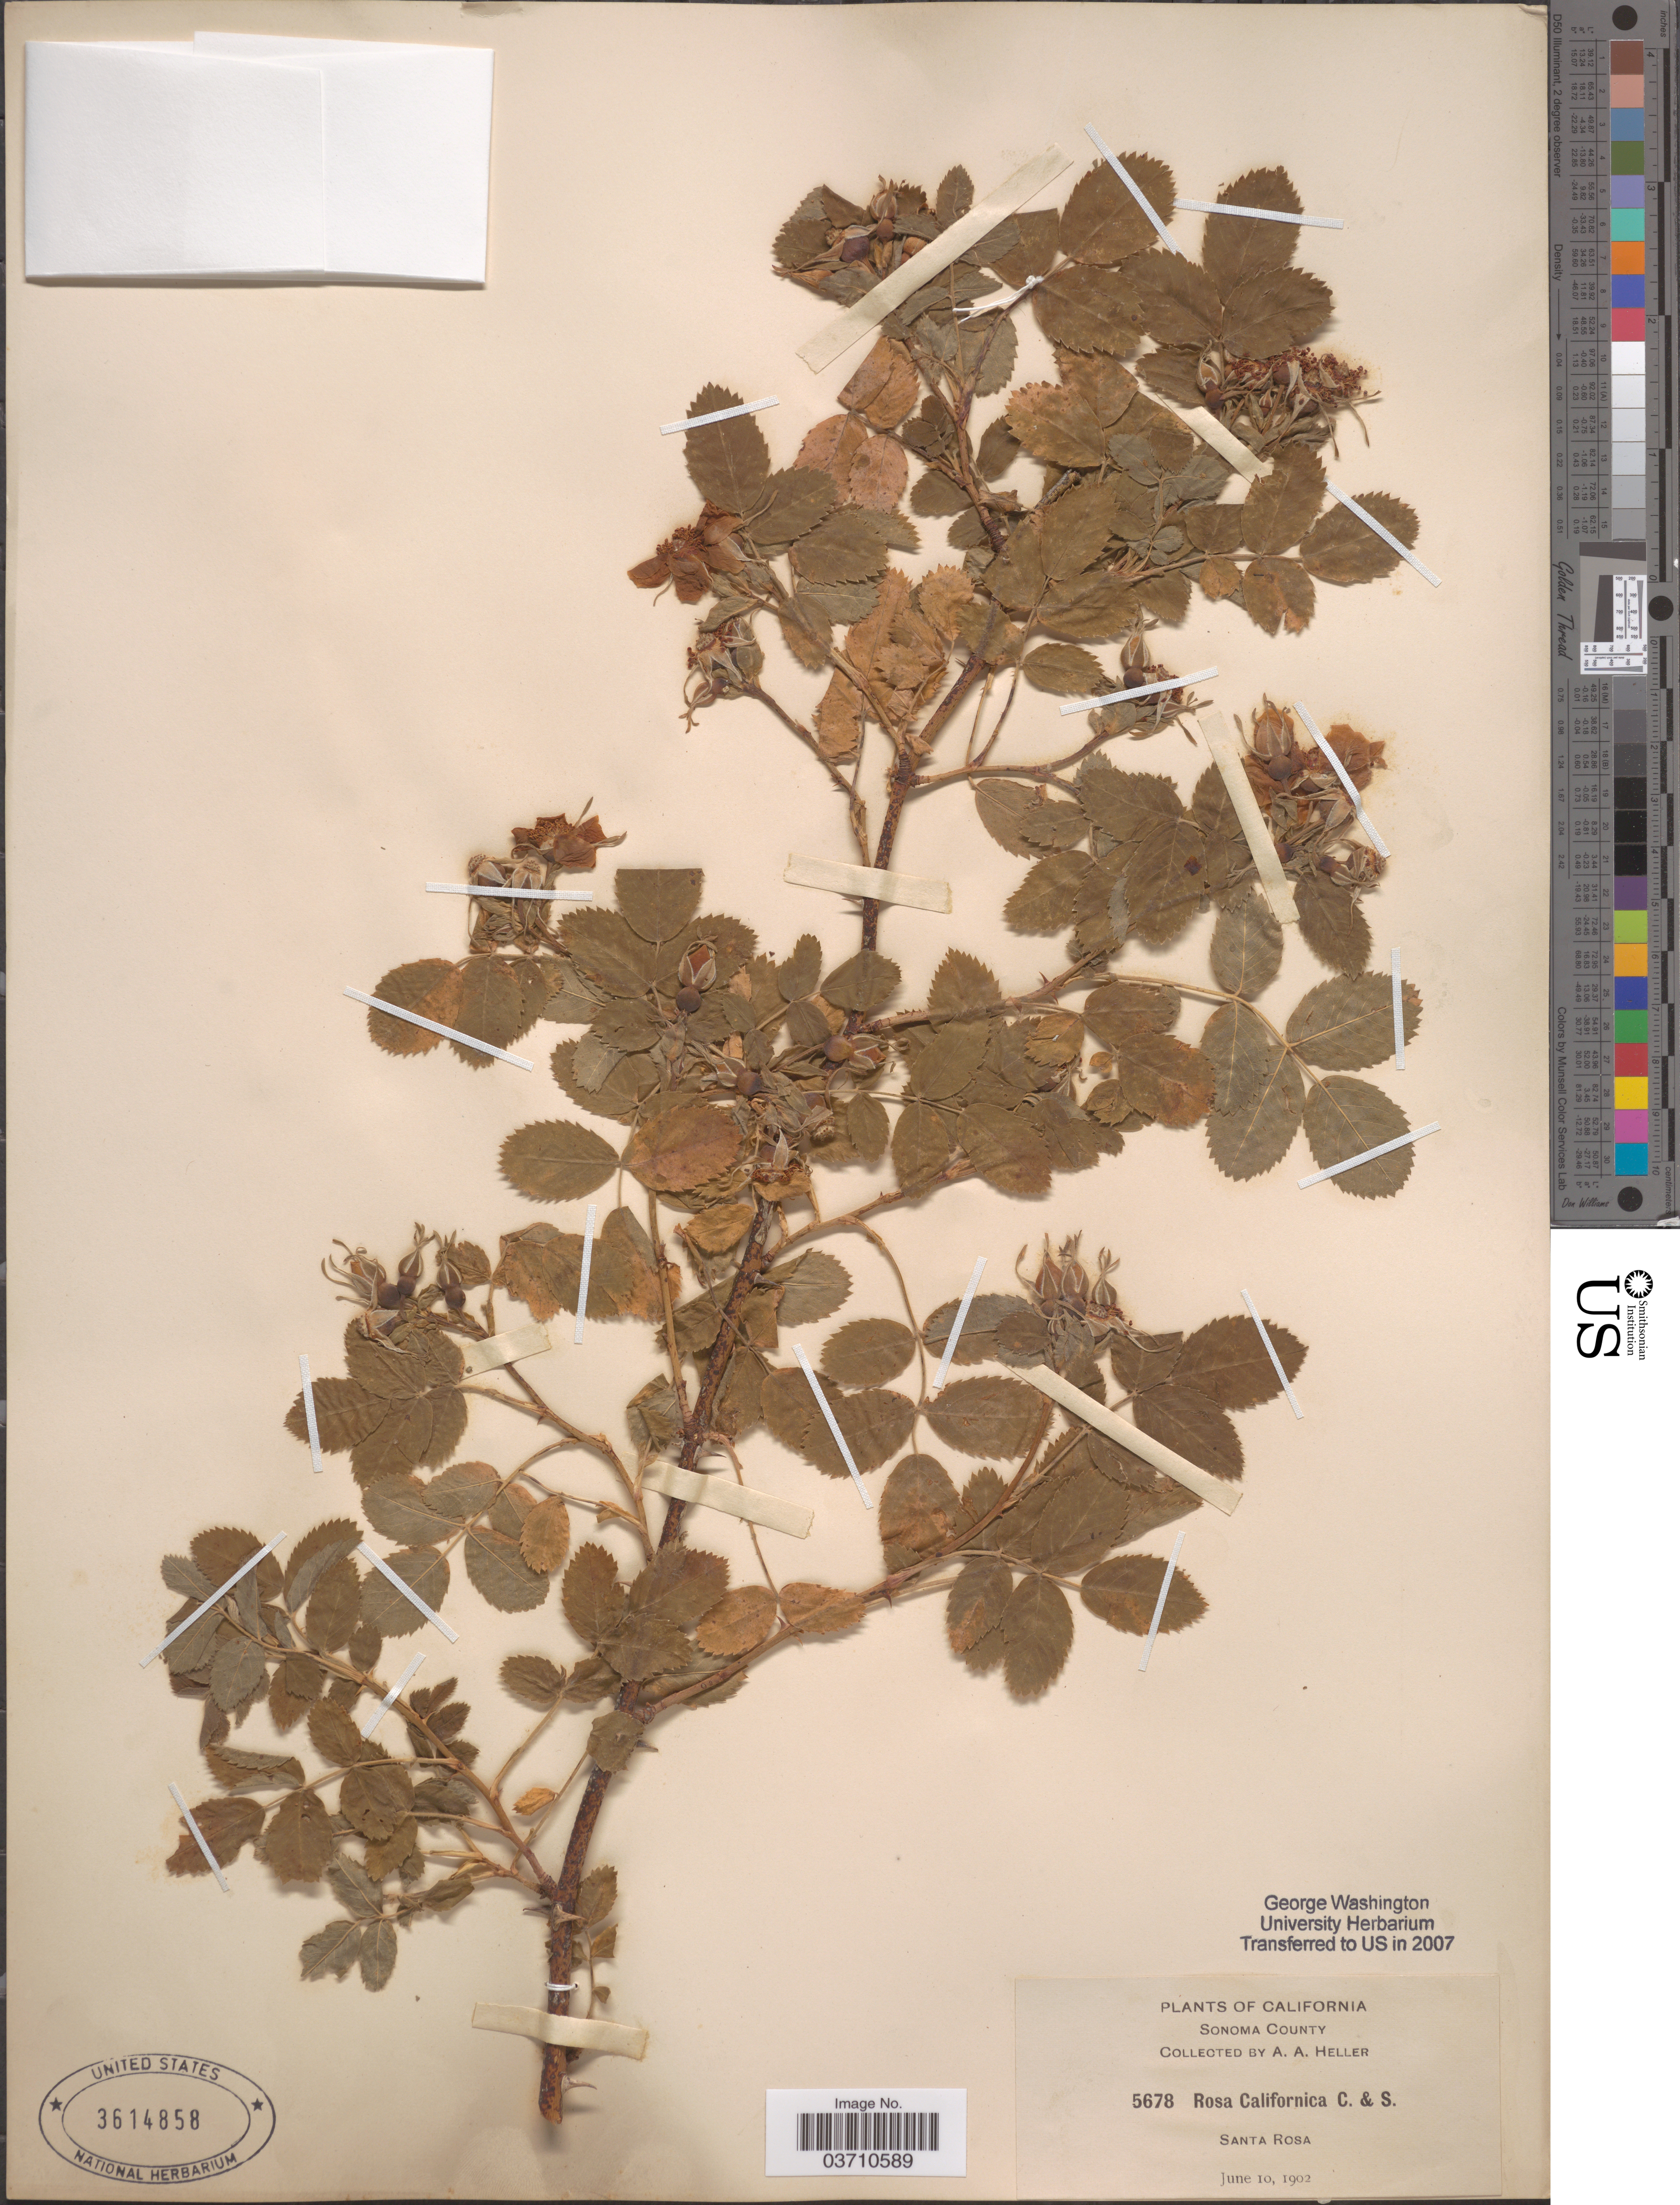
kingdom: Plantae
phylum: Tracheophyta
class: Magnoliopsida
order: Rosales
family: Rosaceae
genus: Rosa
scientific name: Rosa californica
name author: Cham. & Schltdl.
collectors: A. A. Heller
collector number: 5678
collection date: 1902-06-10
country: United States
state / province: California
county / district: Sonoma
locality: Sonoma County. Santa Rosa.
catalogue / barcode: US 3614858